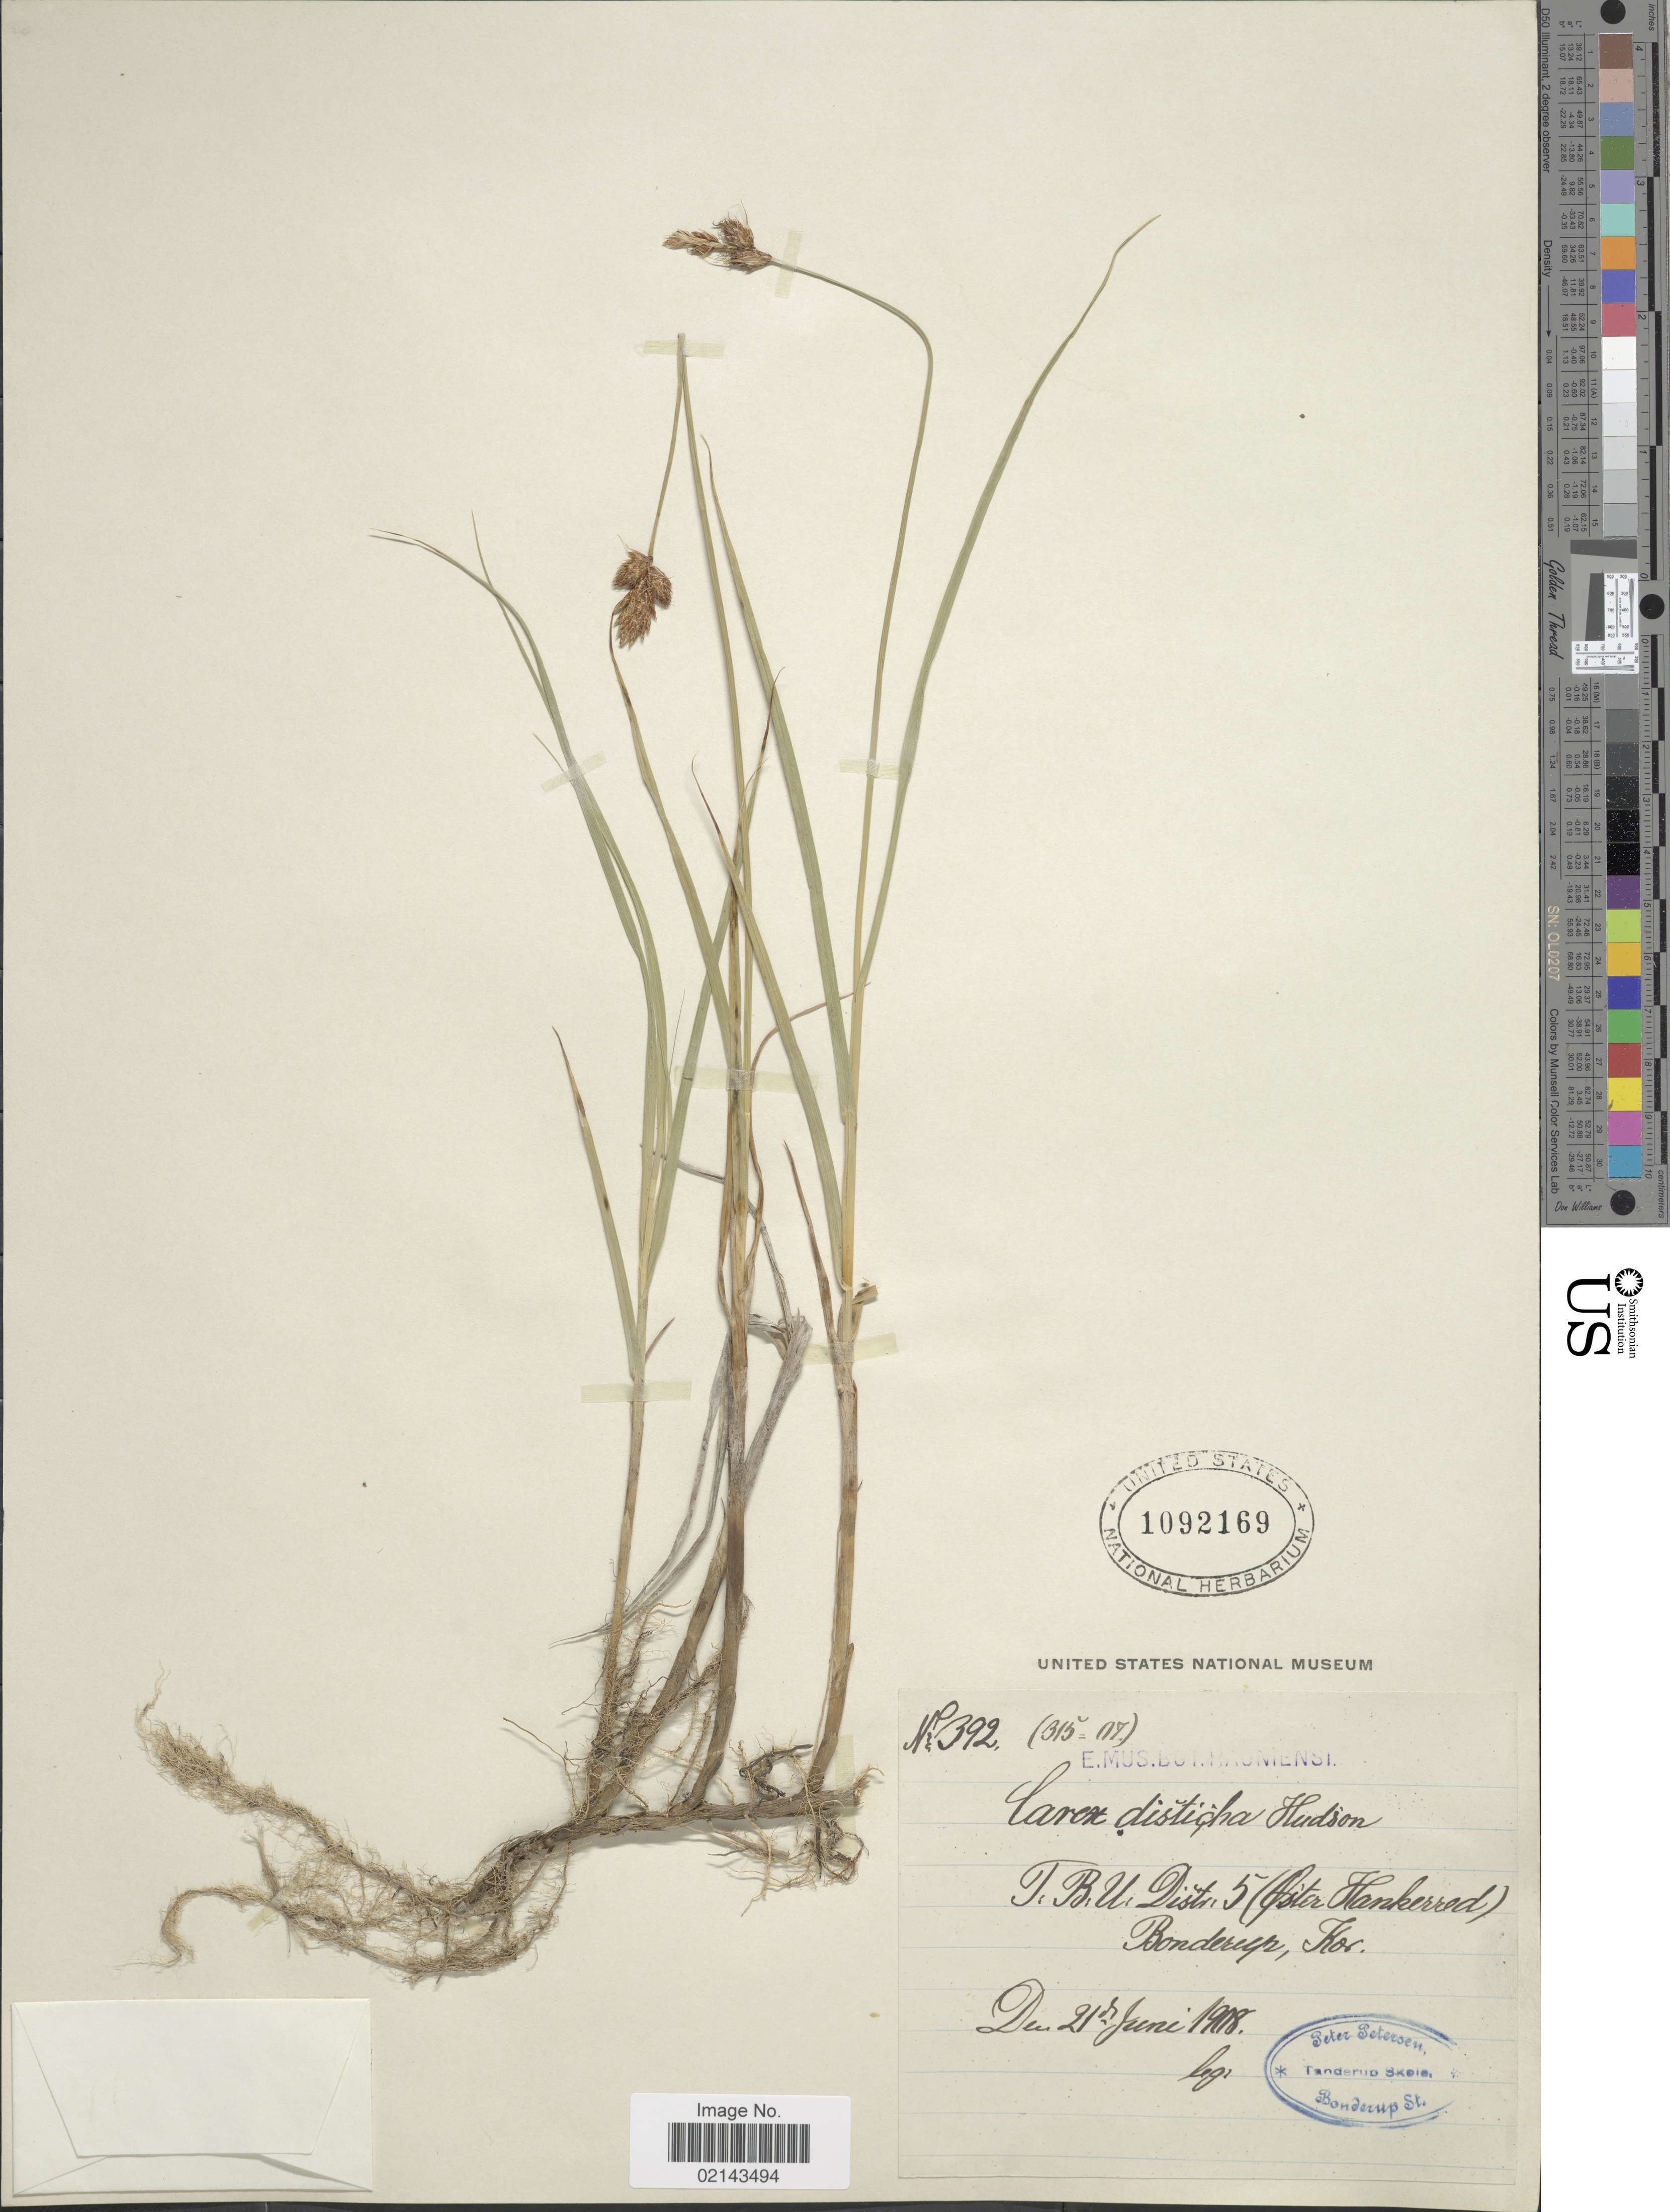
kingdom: Plantae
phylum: Tracheophyta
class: Liliopsida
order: Poales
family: Cyperaceae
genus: Carex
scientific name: Carex disticha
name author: Huds.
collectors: P. Petersen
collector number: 392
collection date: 1908-06-21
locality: T.B.U.: Distr: 5 (Distr. Hankerred), Bonderup, Kor. [interpreted]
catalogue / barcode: US 1092169